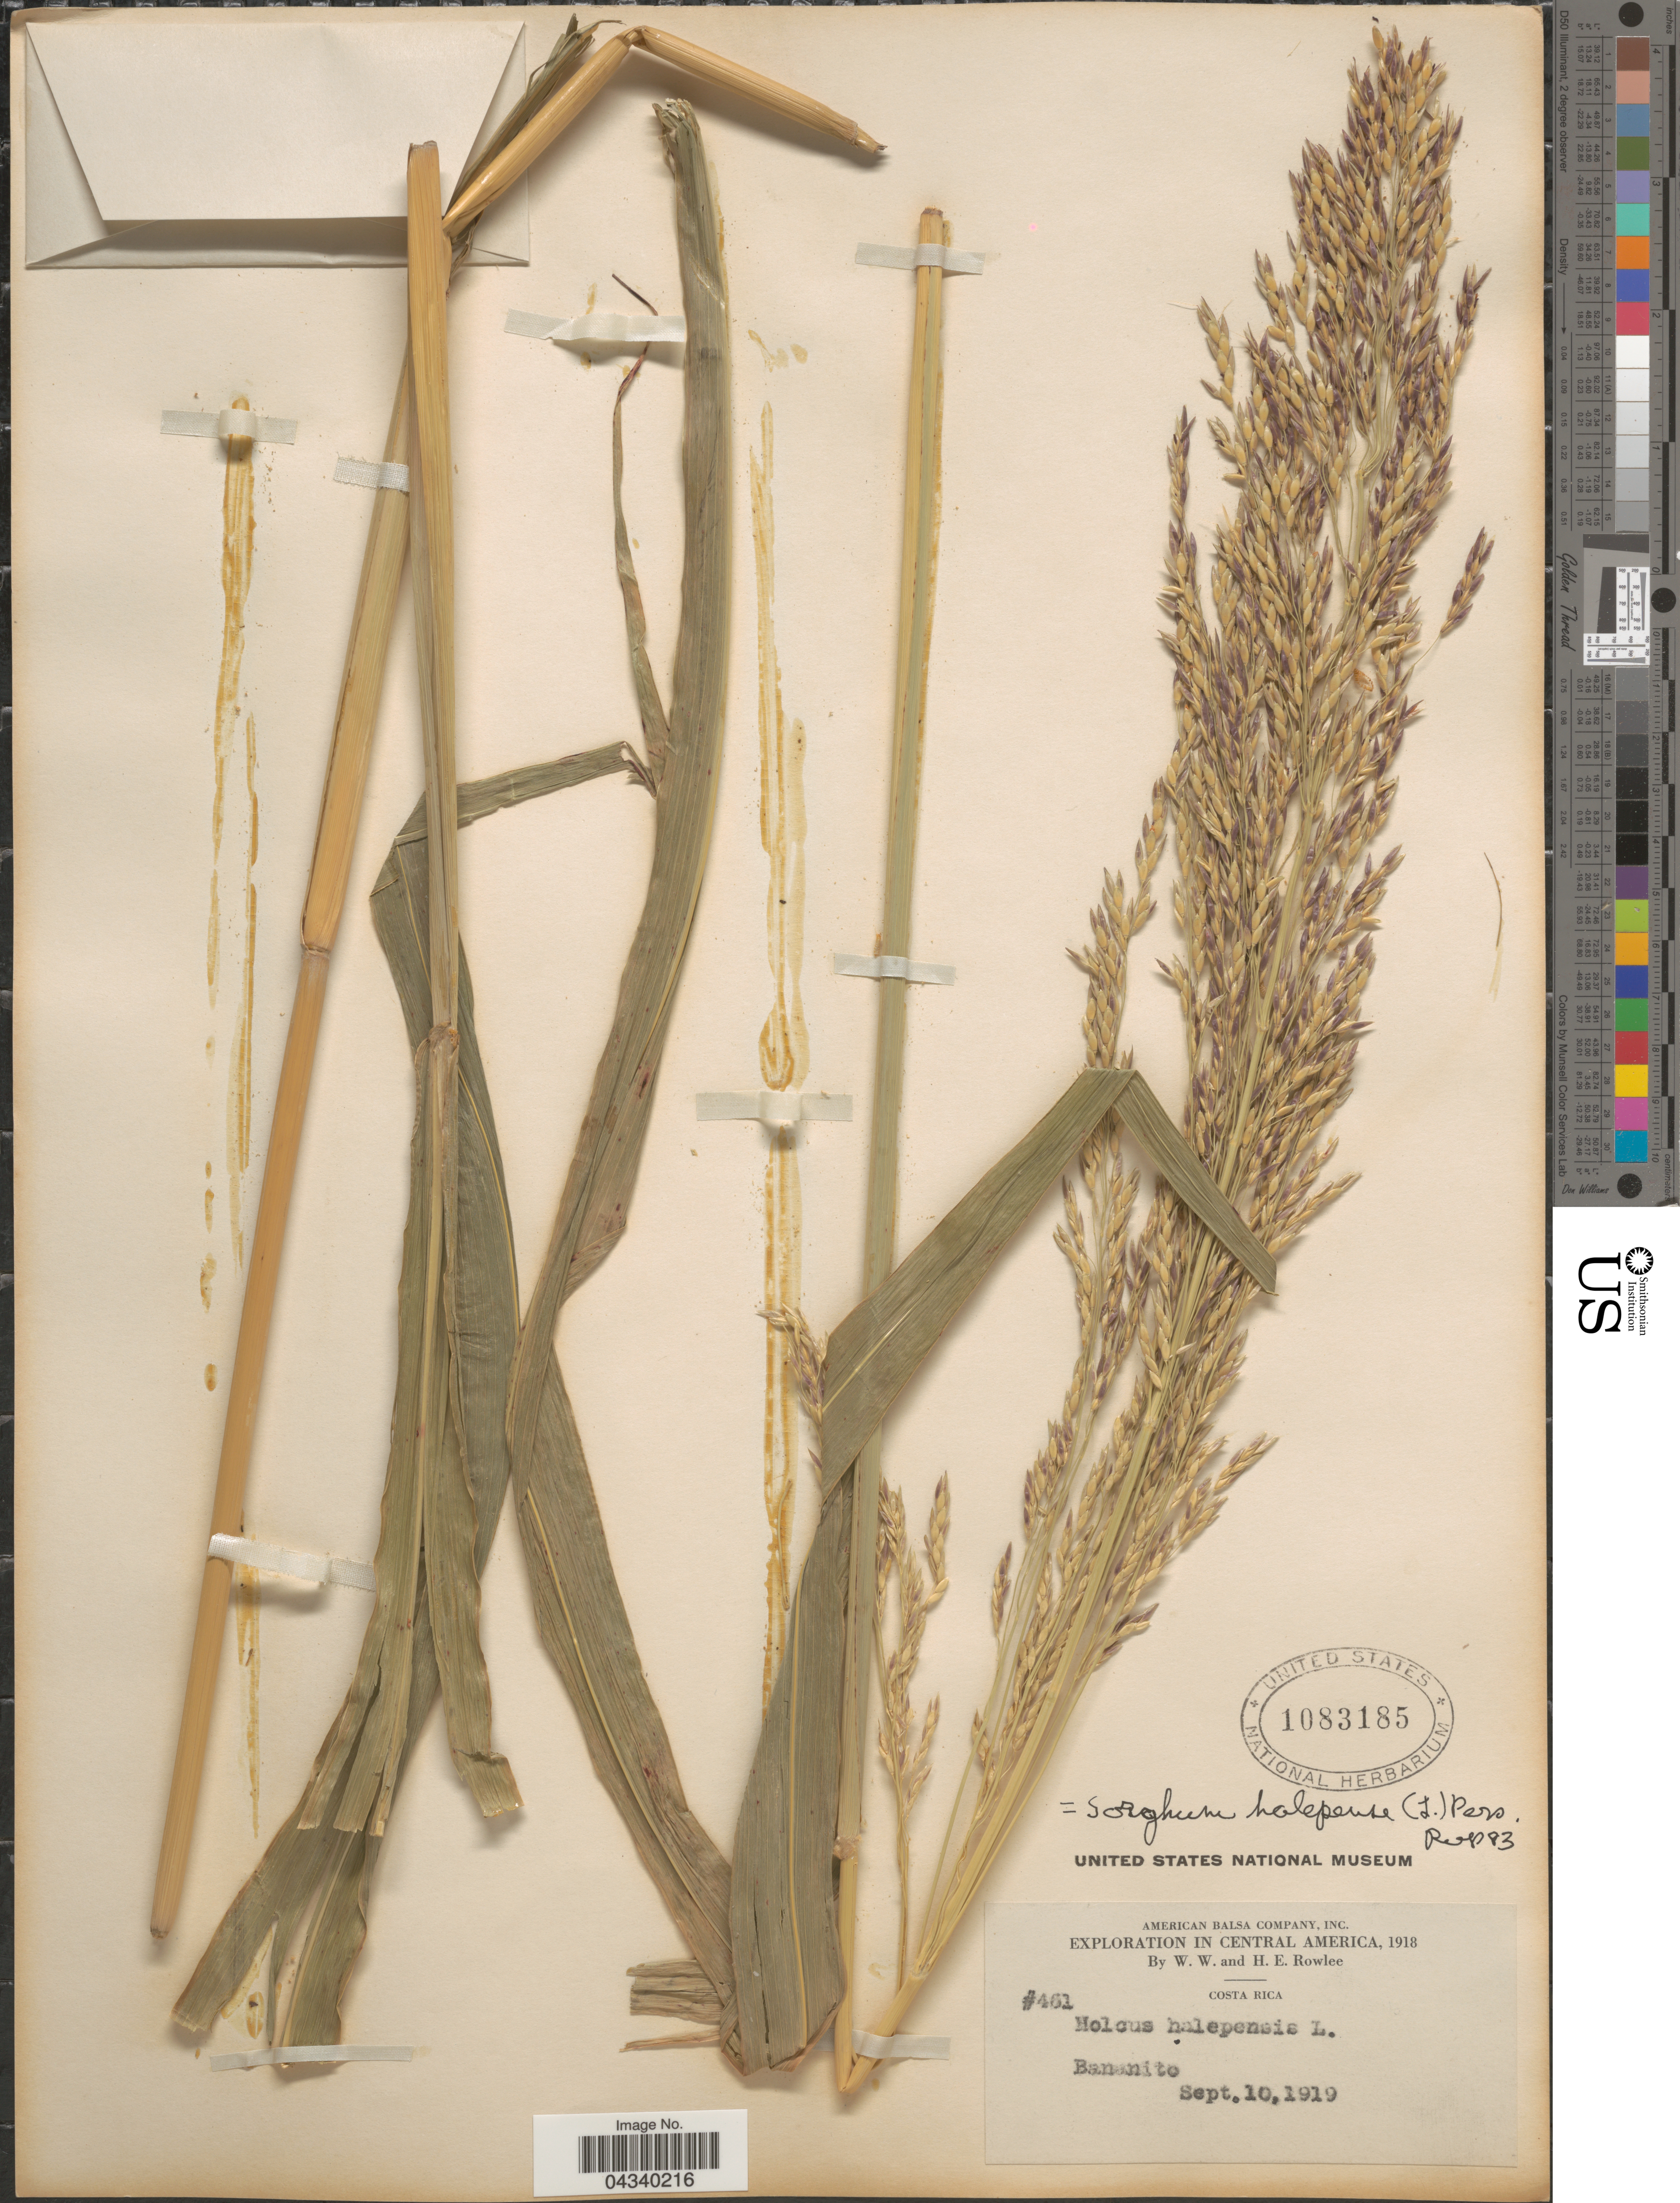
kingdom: Plantae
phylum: Tracheophyta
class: Liliopsida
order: Poales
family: Poaceae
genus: Sorghum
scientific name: Sorghum halepense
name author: (L.) Pers.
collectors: W. W. Rowlee & H. E. Rowlee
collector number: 461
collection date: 1919-09-10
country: Costa Rica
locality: Exploration in Central America, 1918. Bananito.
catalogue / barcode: US 1083185